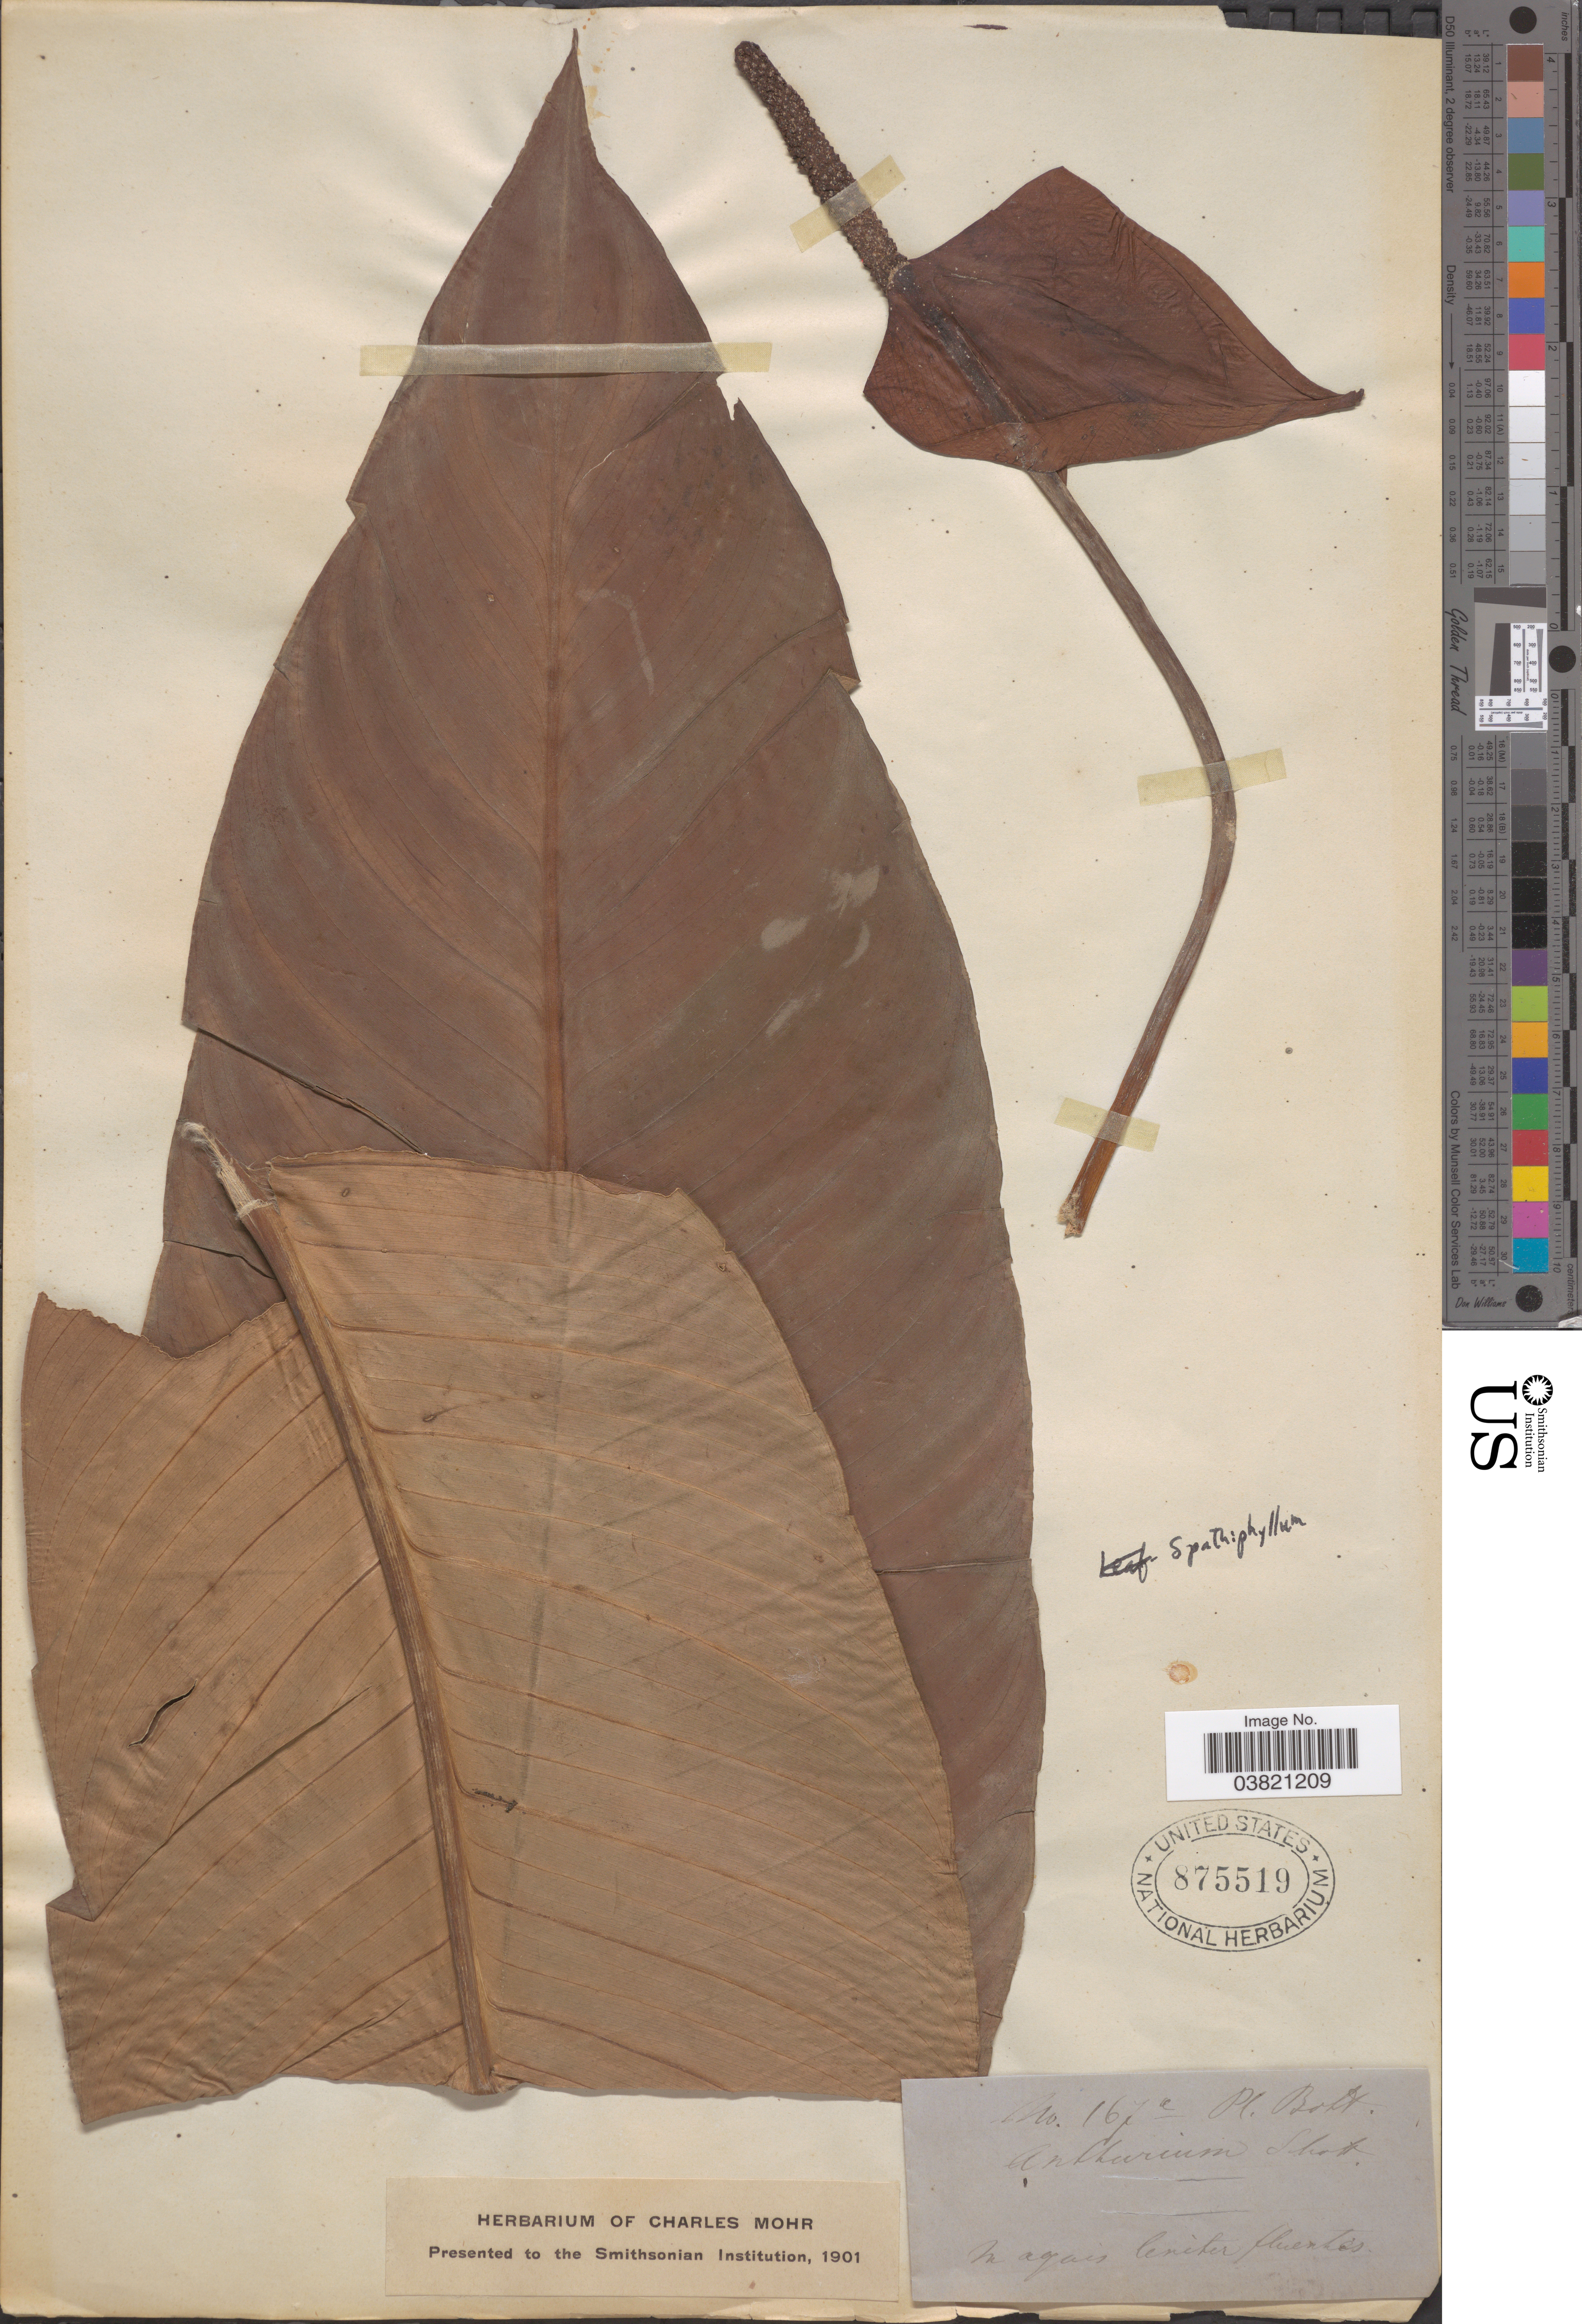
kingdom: Plantae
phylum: Tracheophyta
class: Liliopsida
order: Alismatales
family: Araceae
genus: Spathiphyllum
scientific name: Spathiphyllum sp.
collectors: ex herb. Charles Mohr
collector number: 167a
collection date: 1901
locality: In aquis Ceniter [interpreted] Huentes.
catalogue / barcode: US 875519